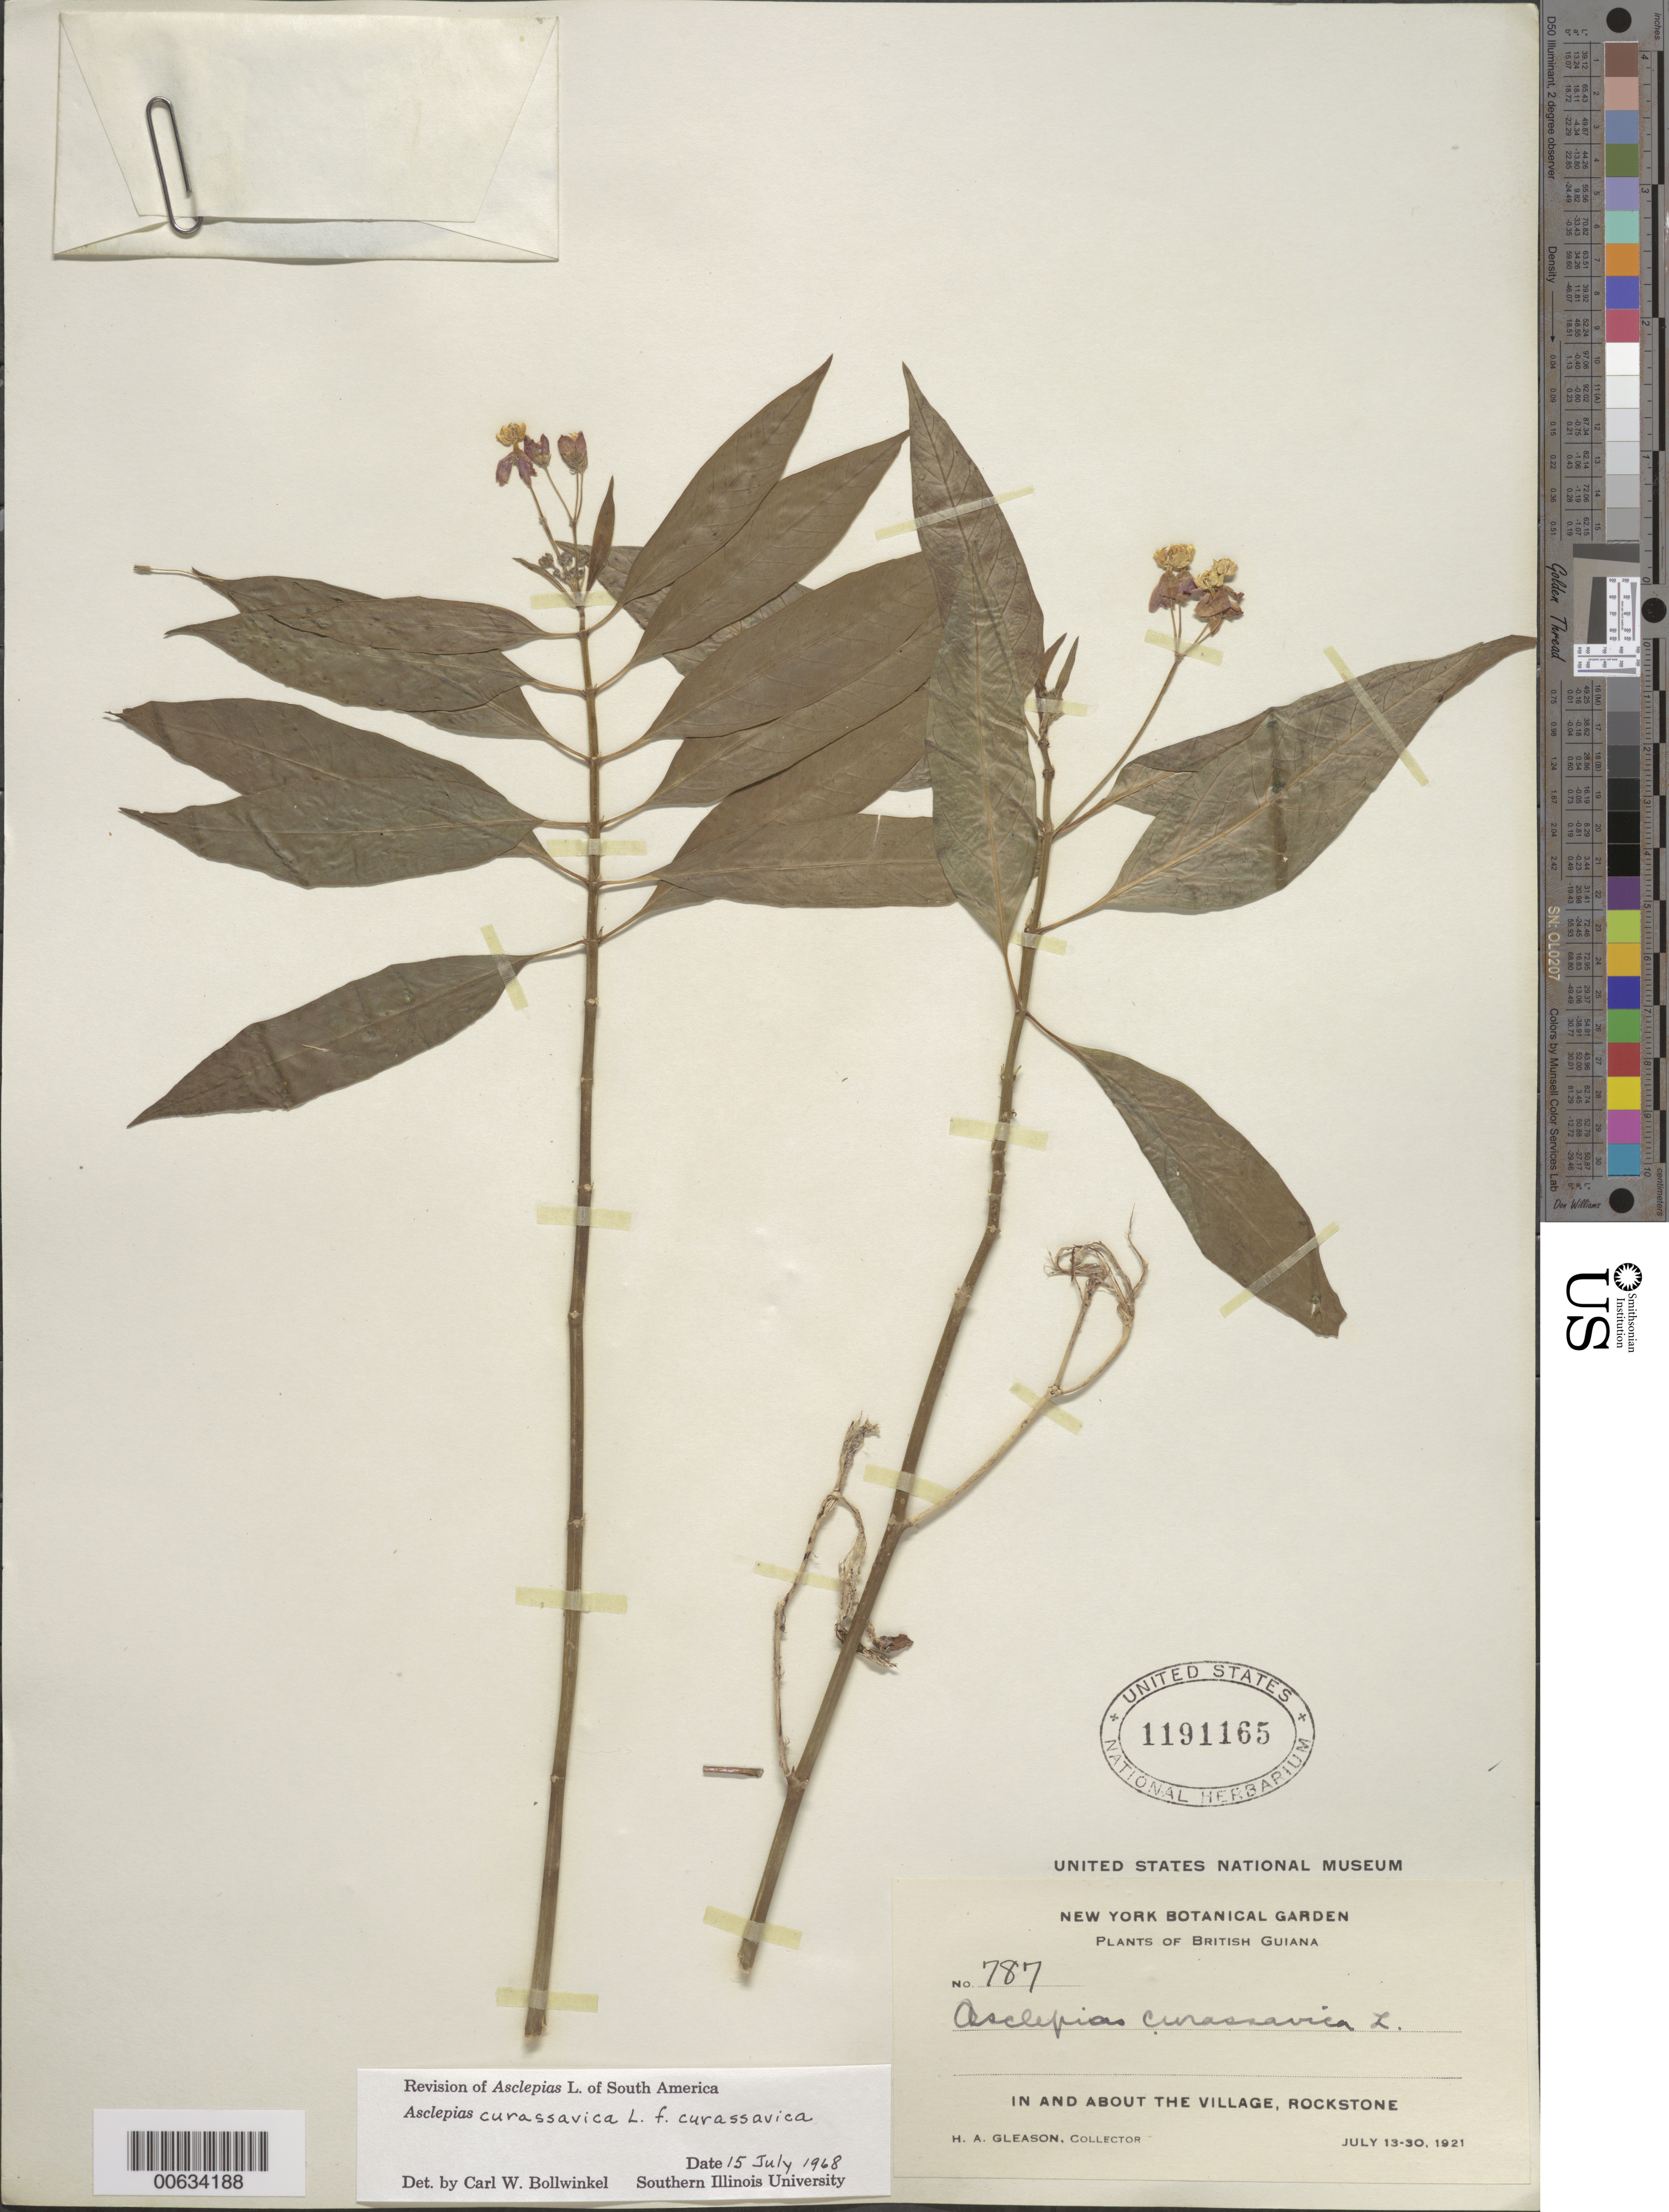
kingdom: Plantae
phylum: Tracheophyta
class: Magnoliopsida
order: Gentianales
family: Apocynaceae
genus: Asclepias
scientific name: Asclepias curassavica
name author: L.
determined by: Bollwinkel, C. W.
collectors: H. A. Gleason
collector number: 787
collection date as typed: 13-Jul-21 to 30-Jul-21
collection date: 1921-07-13/1921-07-30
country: Guyana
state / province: U. Demerara-Berbice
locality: Rockstone, in and about the village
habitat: Dry sandhills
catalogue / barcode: US 1191165